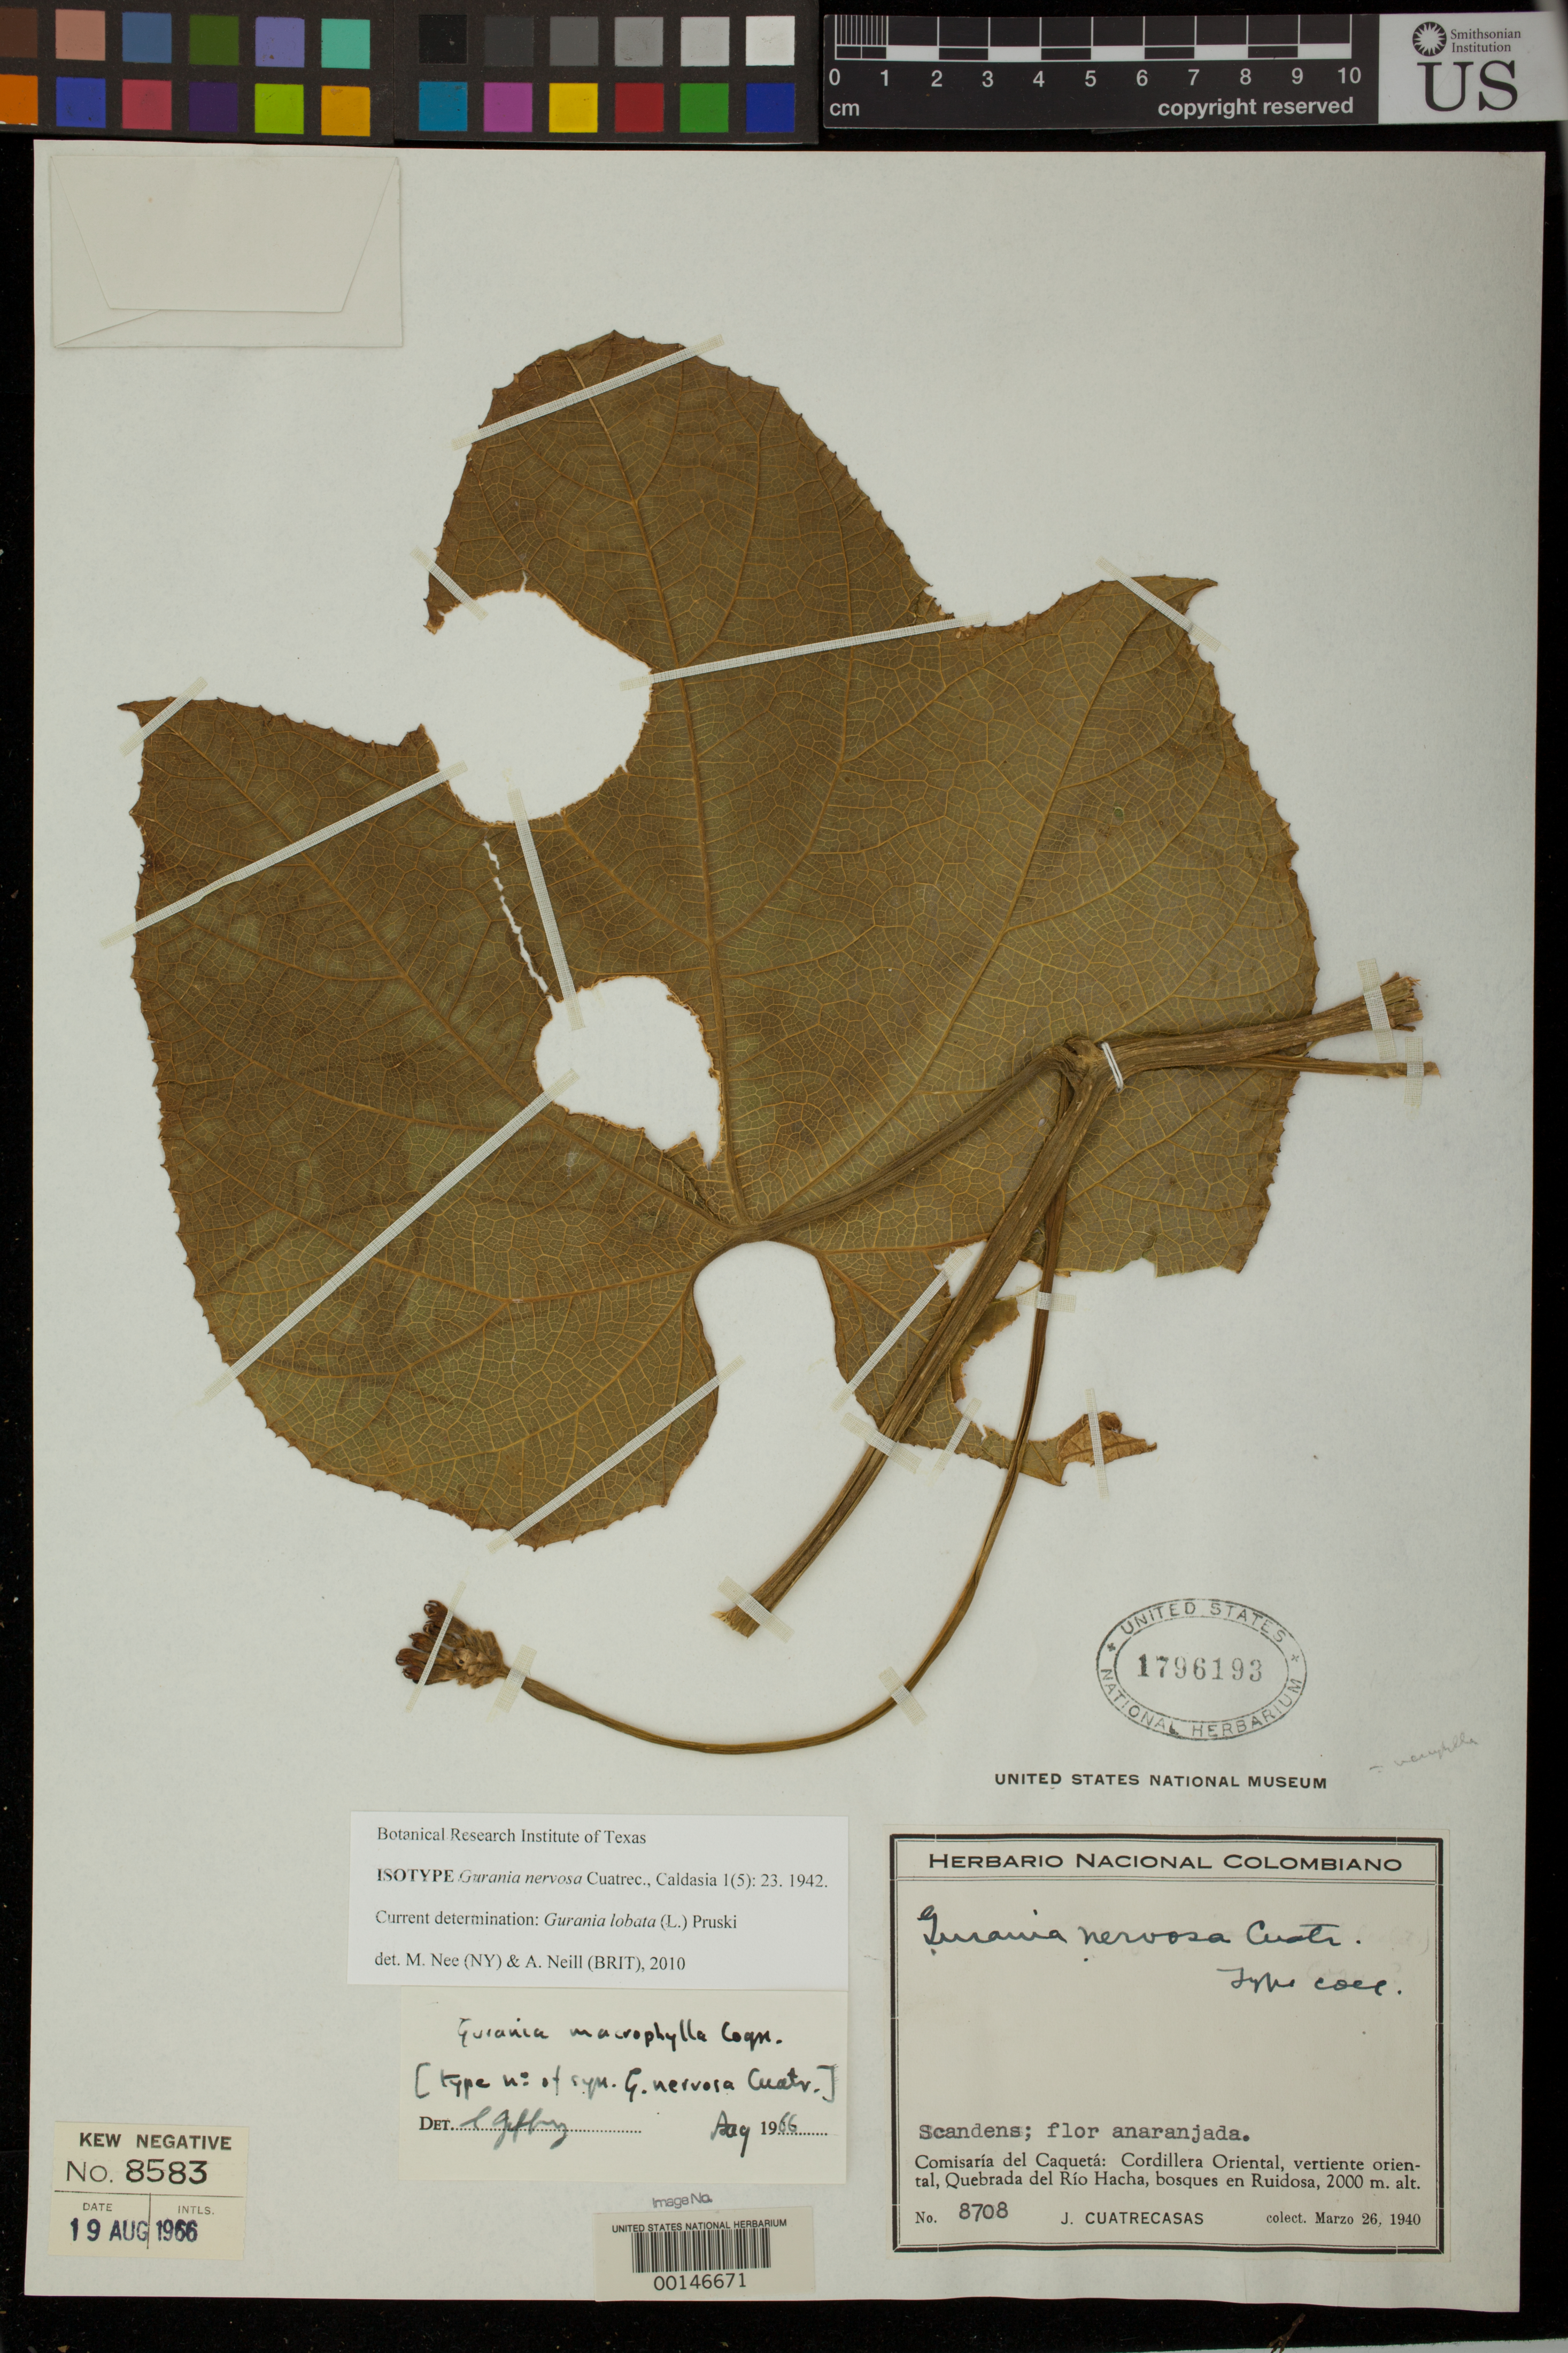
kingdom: Plantae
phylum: Tracheophyta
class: Magnoliopsida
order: Cucurbitales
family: Cucurbitaceae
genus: Gurania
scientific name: Gurania nervosa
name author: Cuatrec.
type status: Isotype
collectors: J. Cuatrecasas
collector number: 8708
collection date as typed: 26 Mar 1940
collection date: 1940-03-26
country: Colombia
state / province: Caquetá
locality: Cordillera Oriental, Vertiente Oriental, Quebrada del Rio Hacha, Ruidosa.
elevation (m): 2000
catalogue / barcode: US 1796193